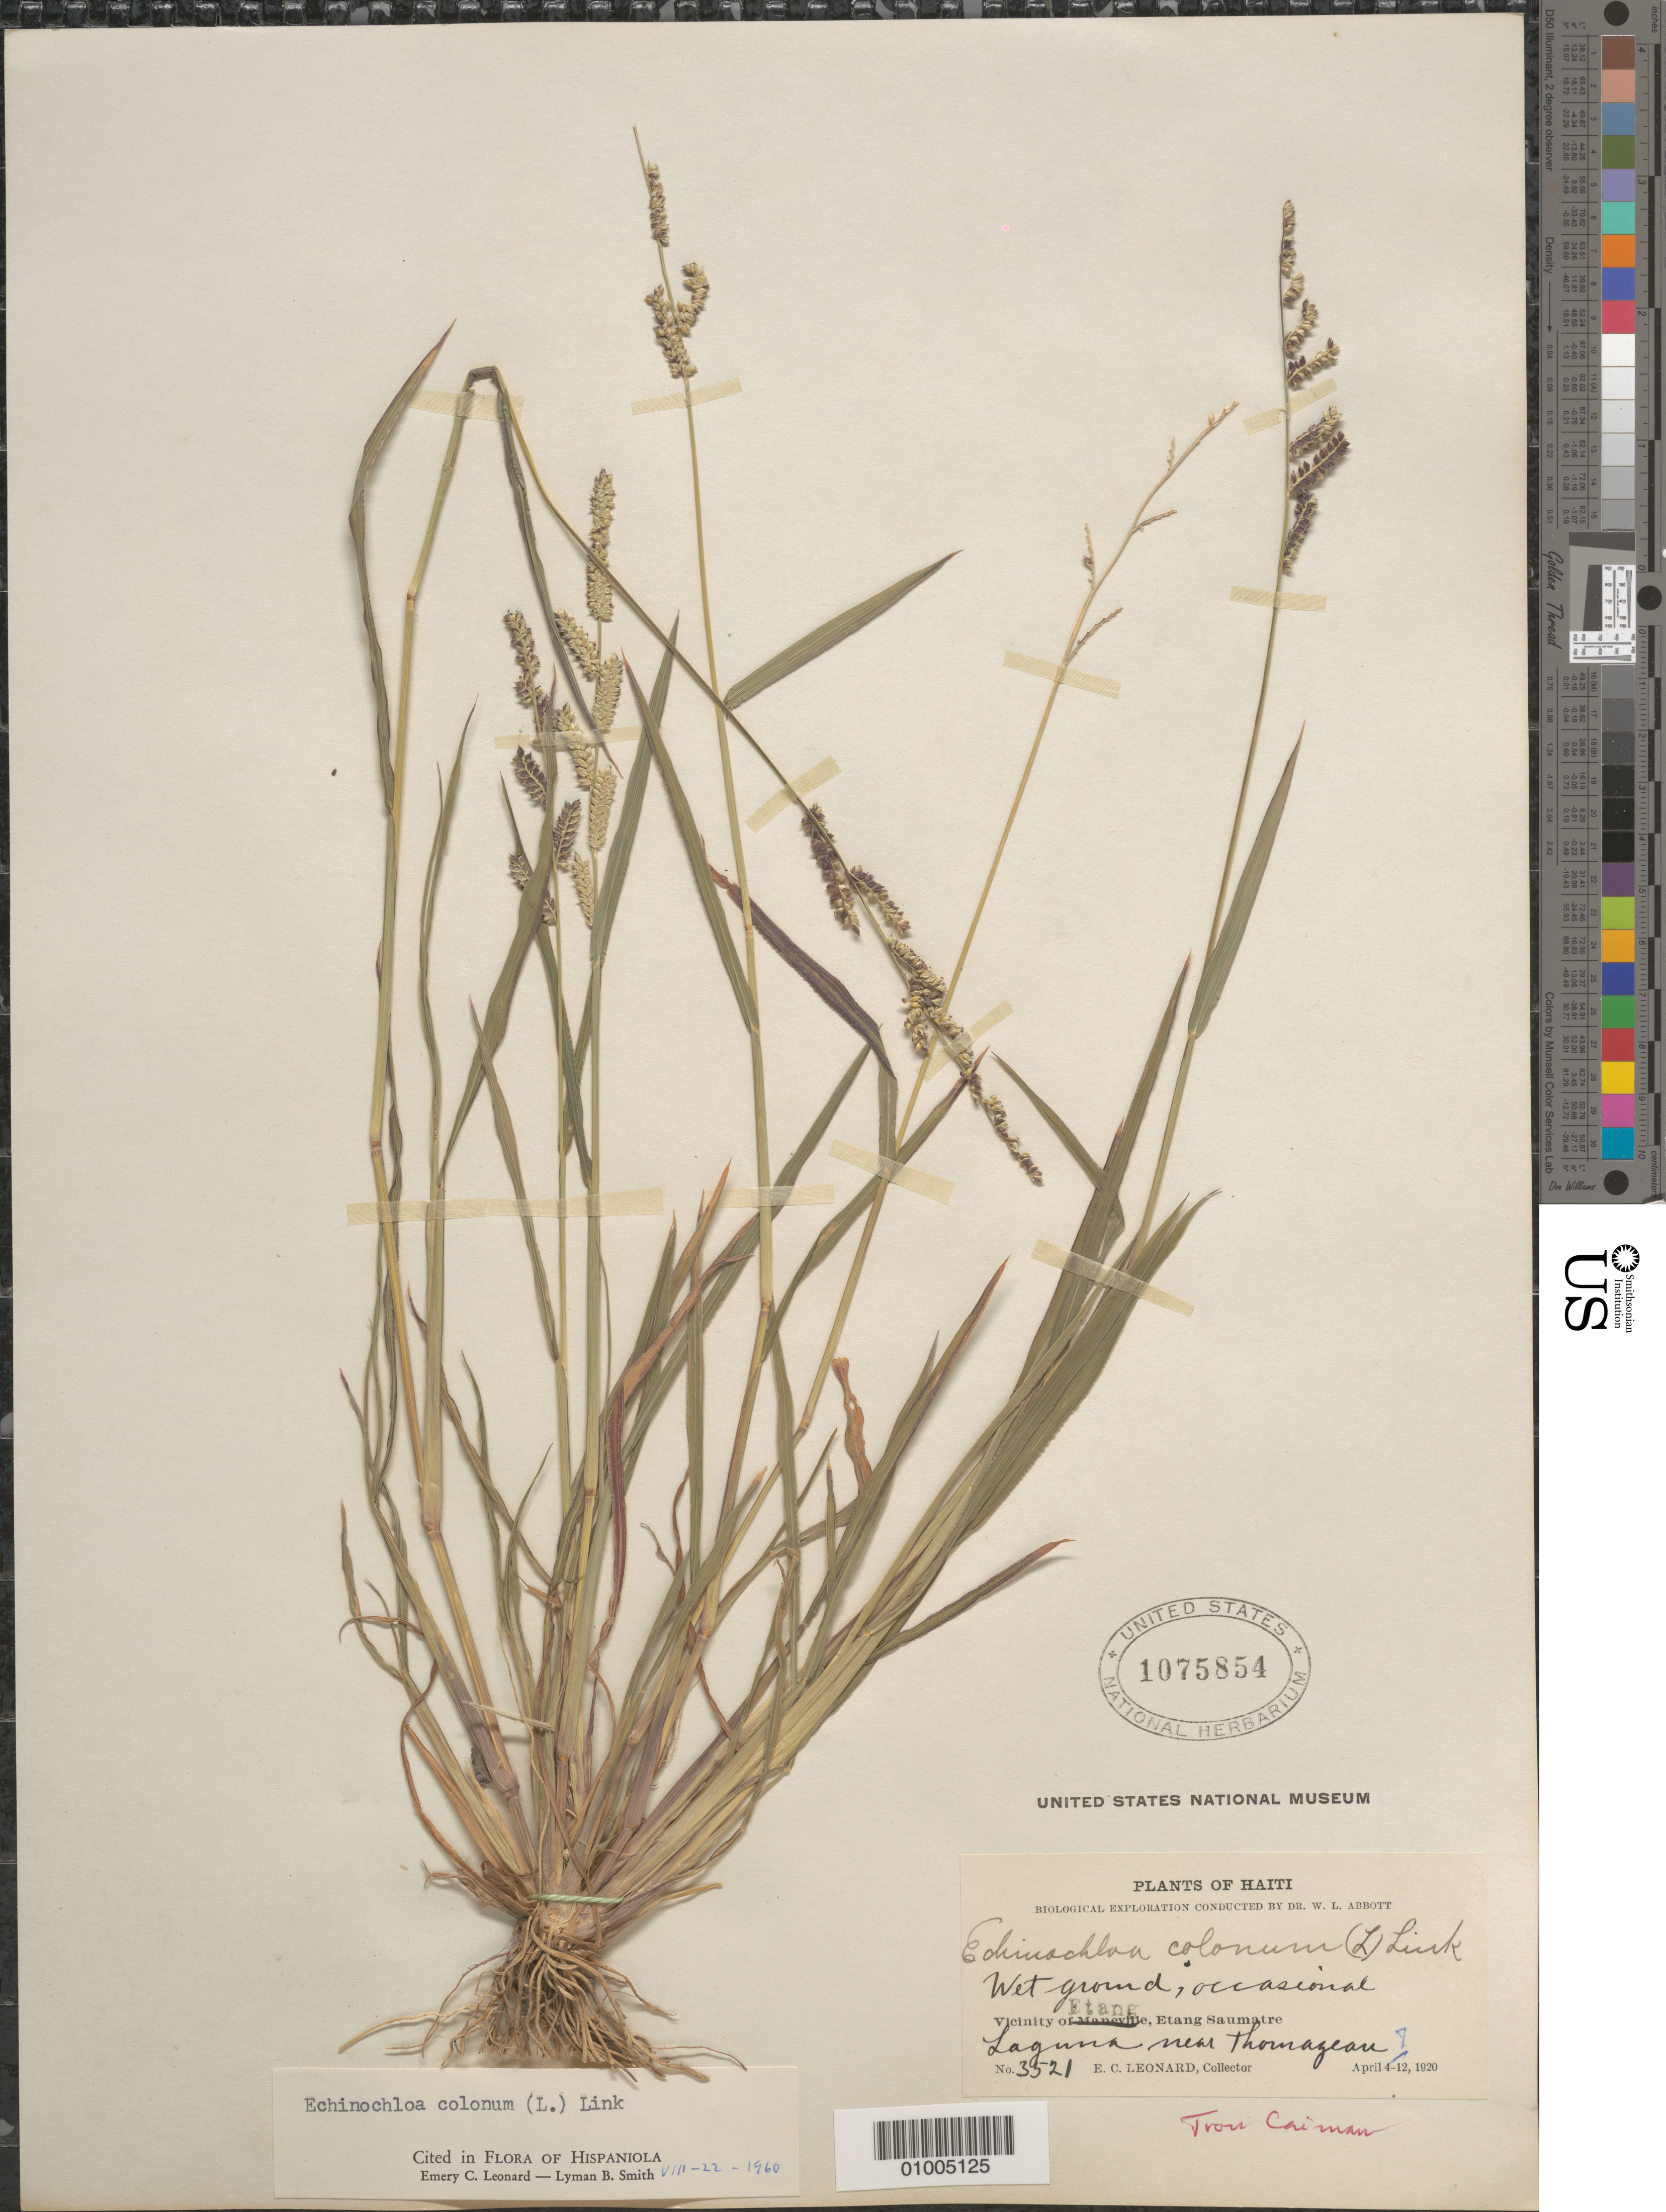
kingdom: Plantae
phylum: Tracheophyta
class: Liliopsida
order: Poales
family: Poaceae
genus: Echinochloa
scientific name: Echinochloa crus-galli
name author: (L.) P. Beauv.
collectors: E. C. Leonard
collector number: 3521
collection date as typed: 07 Apr 1920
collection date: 1920-04-07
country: Haiti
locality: Vicinity of Etang, Etang Saumatre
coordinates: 0 N, 0 E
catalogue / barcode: US 1075854